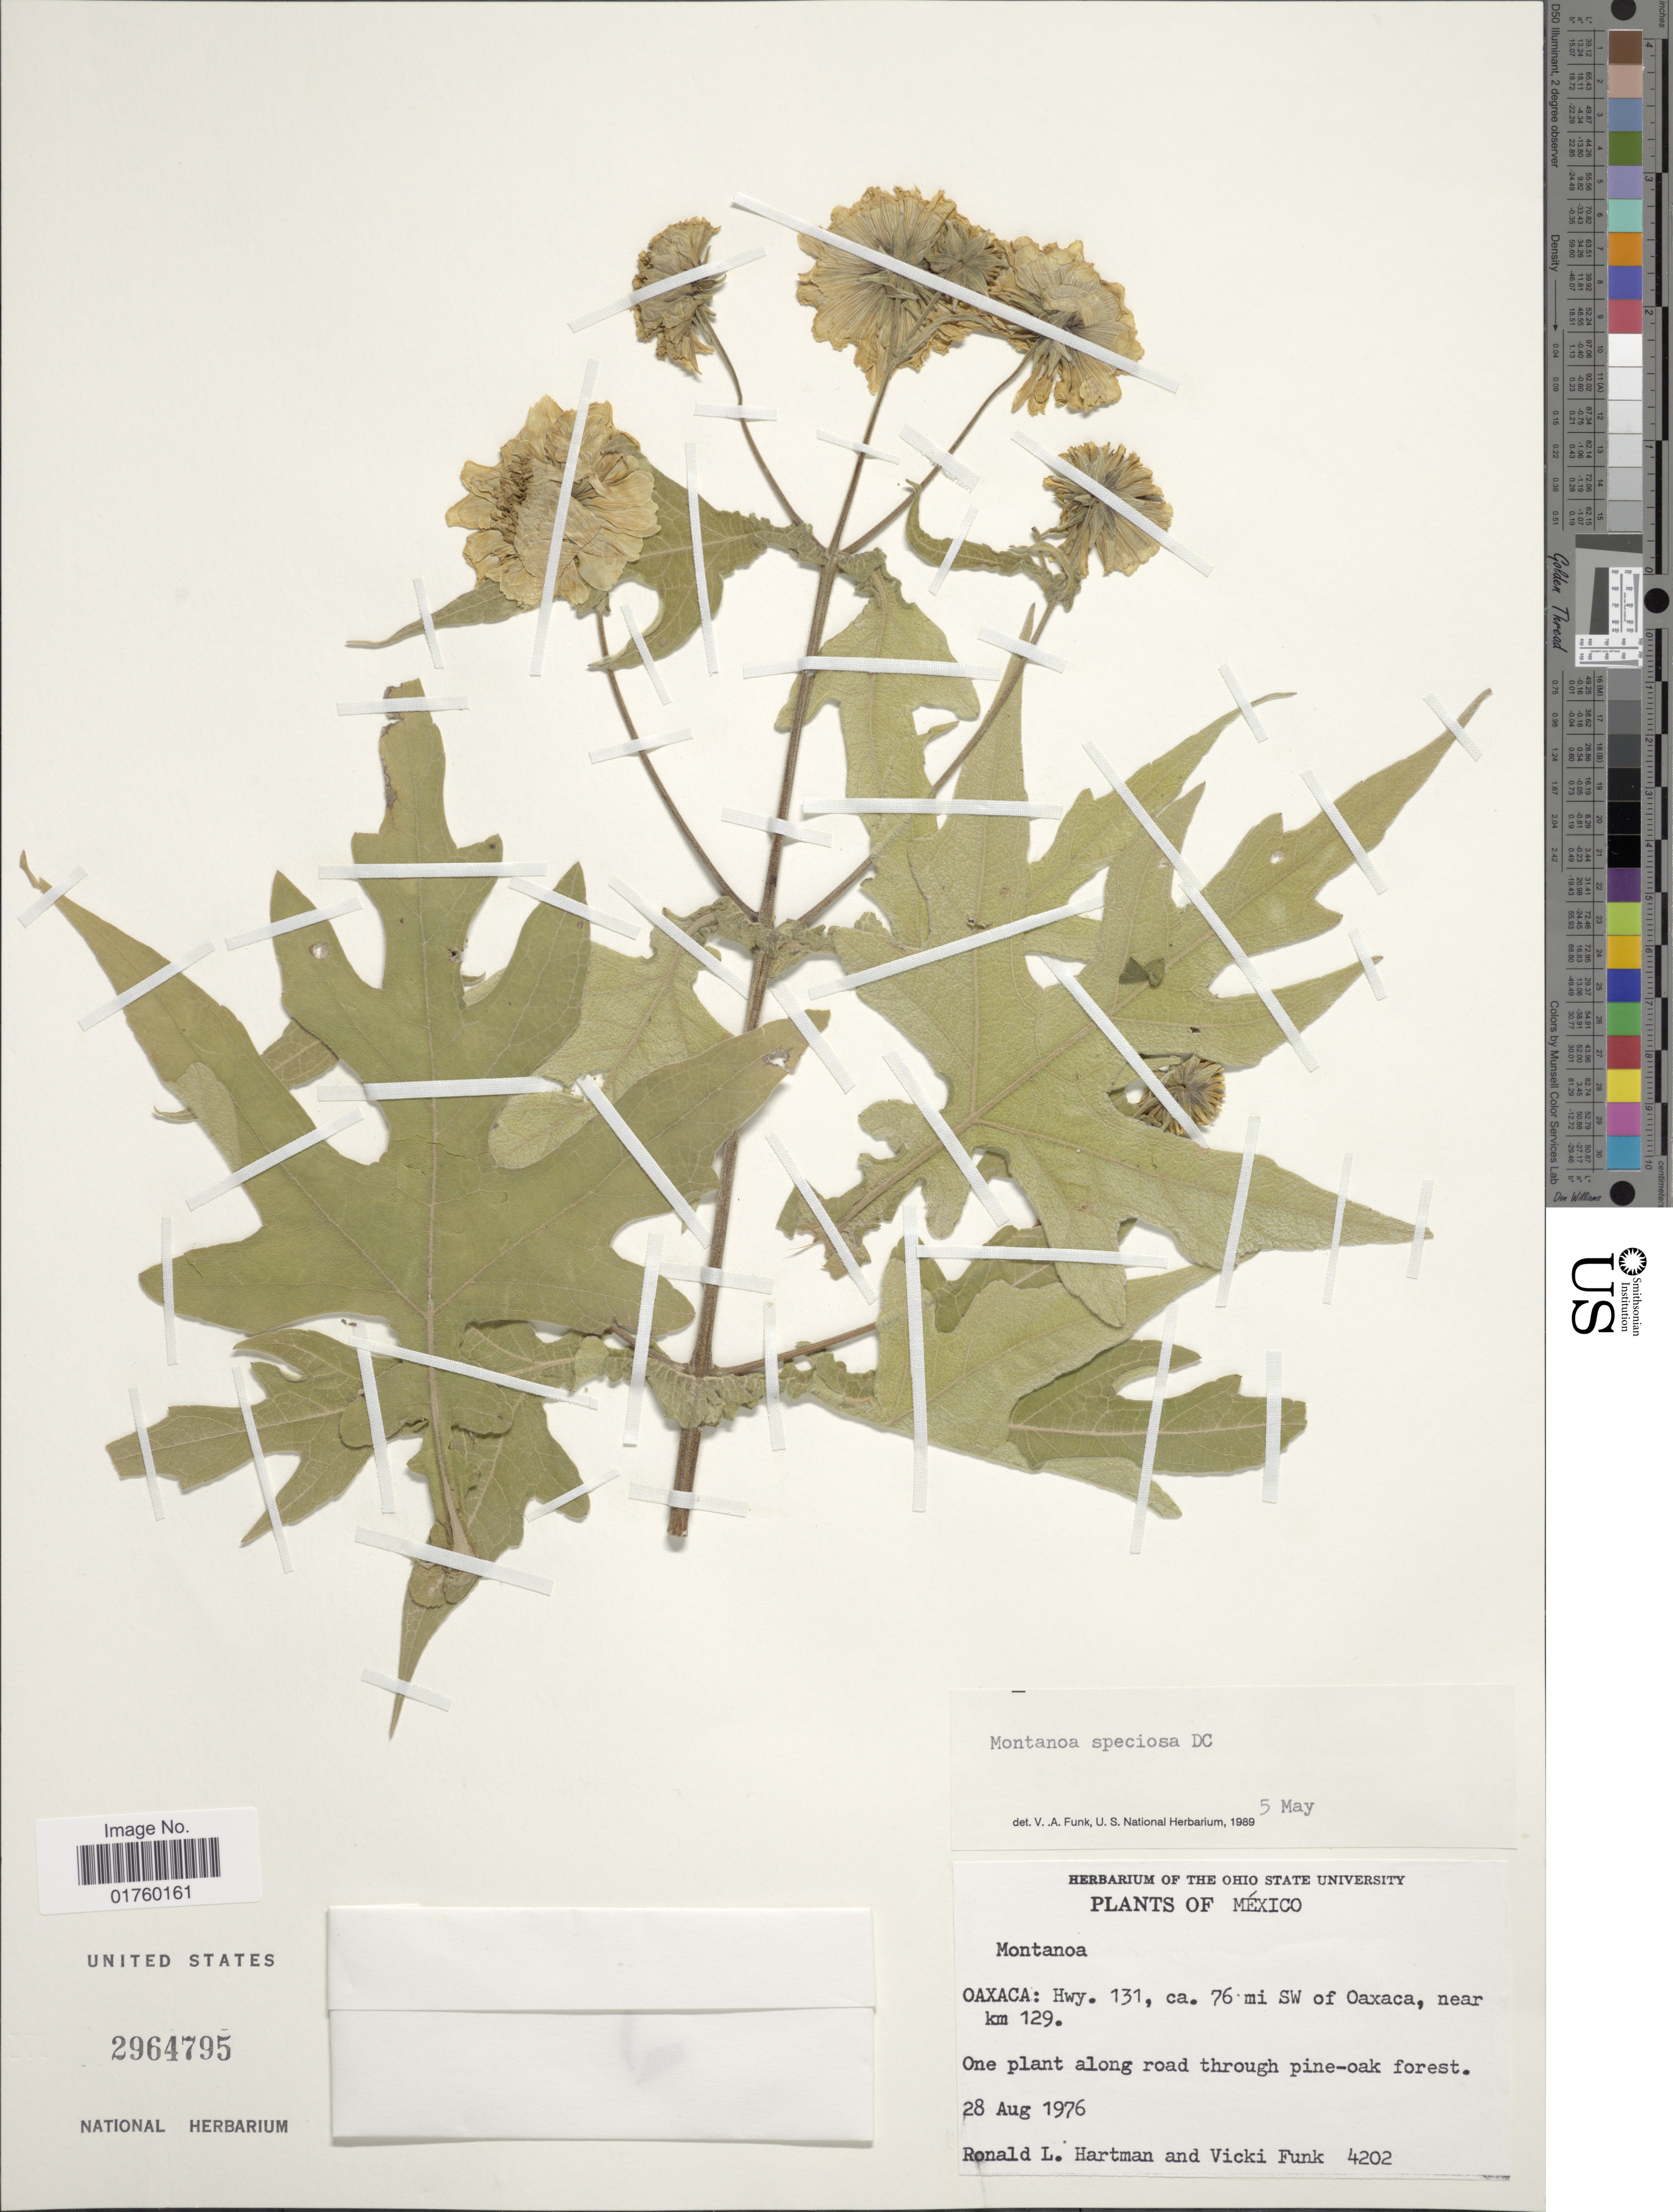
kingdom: Plantae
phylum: Tracheophyta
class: Magnoliopsida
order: Asterales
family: Asteraceae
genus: Montanoa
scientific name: Montanoa speciosa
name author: (DC.) Sch. Bip. ex K. Koch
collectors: R. Hartman & V. Funk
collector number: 4202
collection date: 1976-08-28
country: Mexico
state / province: Oaxaca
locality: Hwy. 131, ca. 76 mi SW of Oaxaca, near km 129.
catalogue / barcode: US 2964795